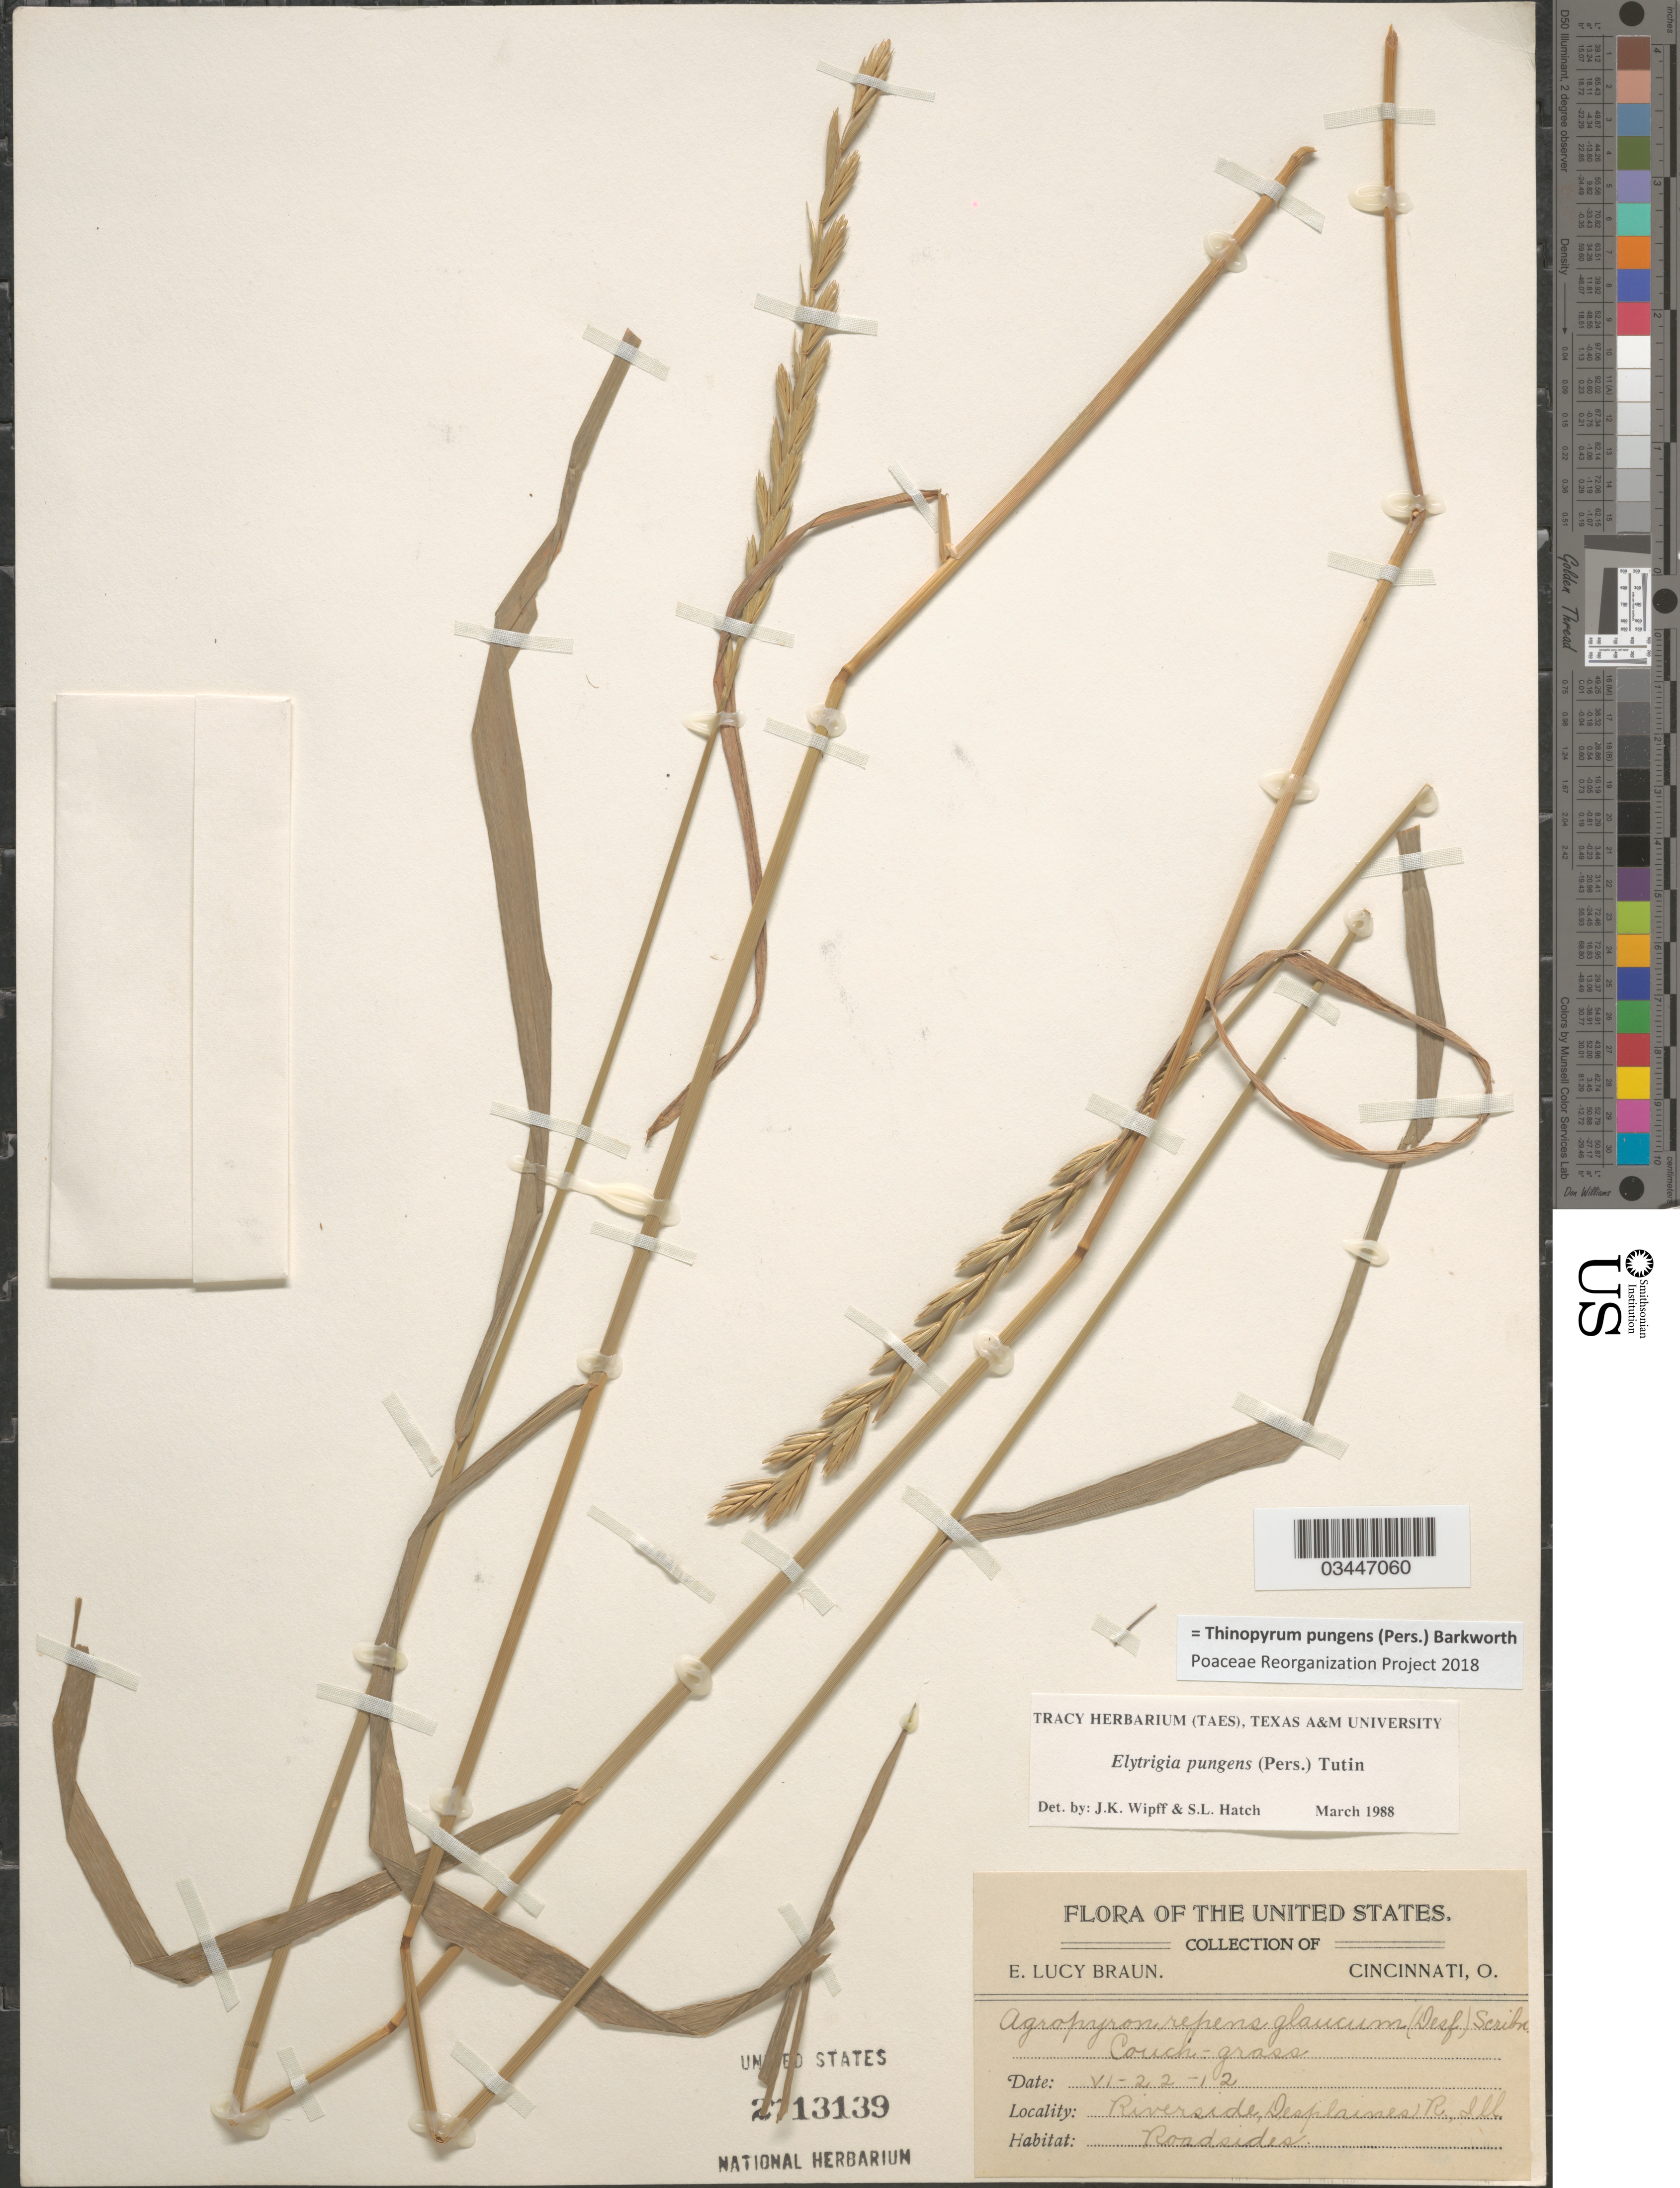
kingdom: Plantae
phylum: Tracheophyta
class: Liliopsida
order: Poales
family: Poaceae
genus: Thinopyrum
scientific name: Thinopyrum pungens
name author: (Pers.) Barkworth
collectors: E. L. Braun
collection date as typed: Transcribed d/m/y: 22/6/12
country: United States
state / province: Illinois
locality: Riverside, Desplaines R. Roadsides.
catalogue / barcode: US 2713139